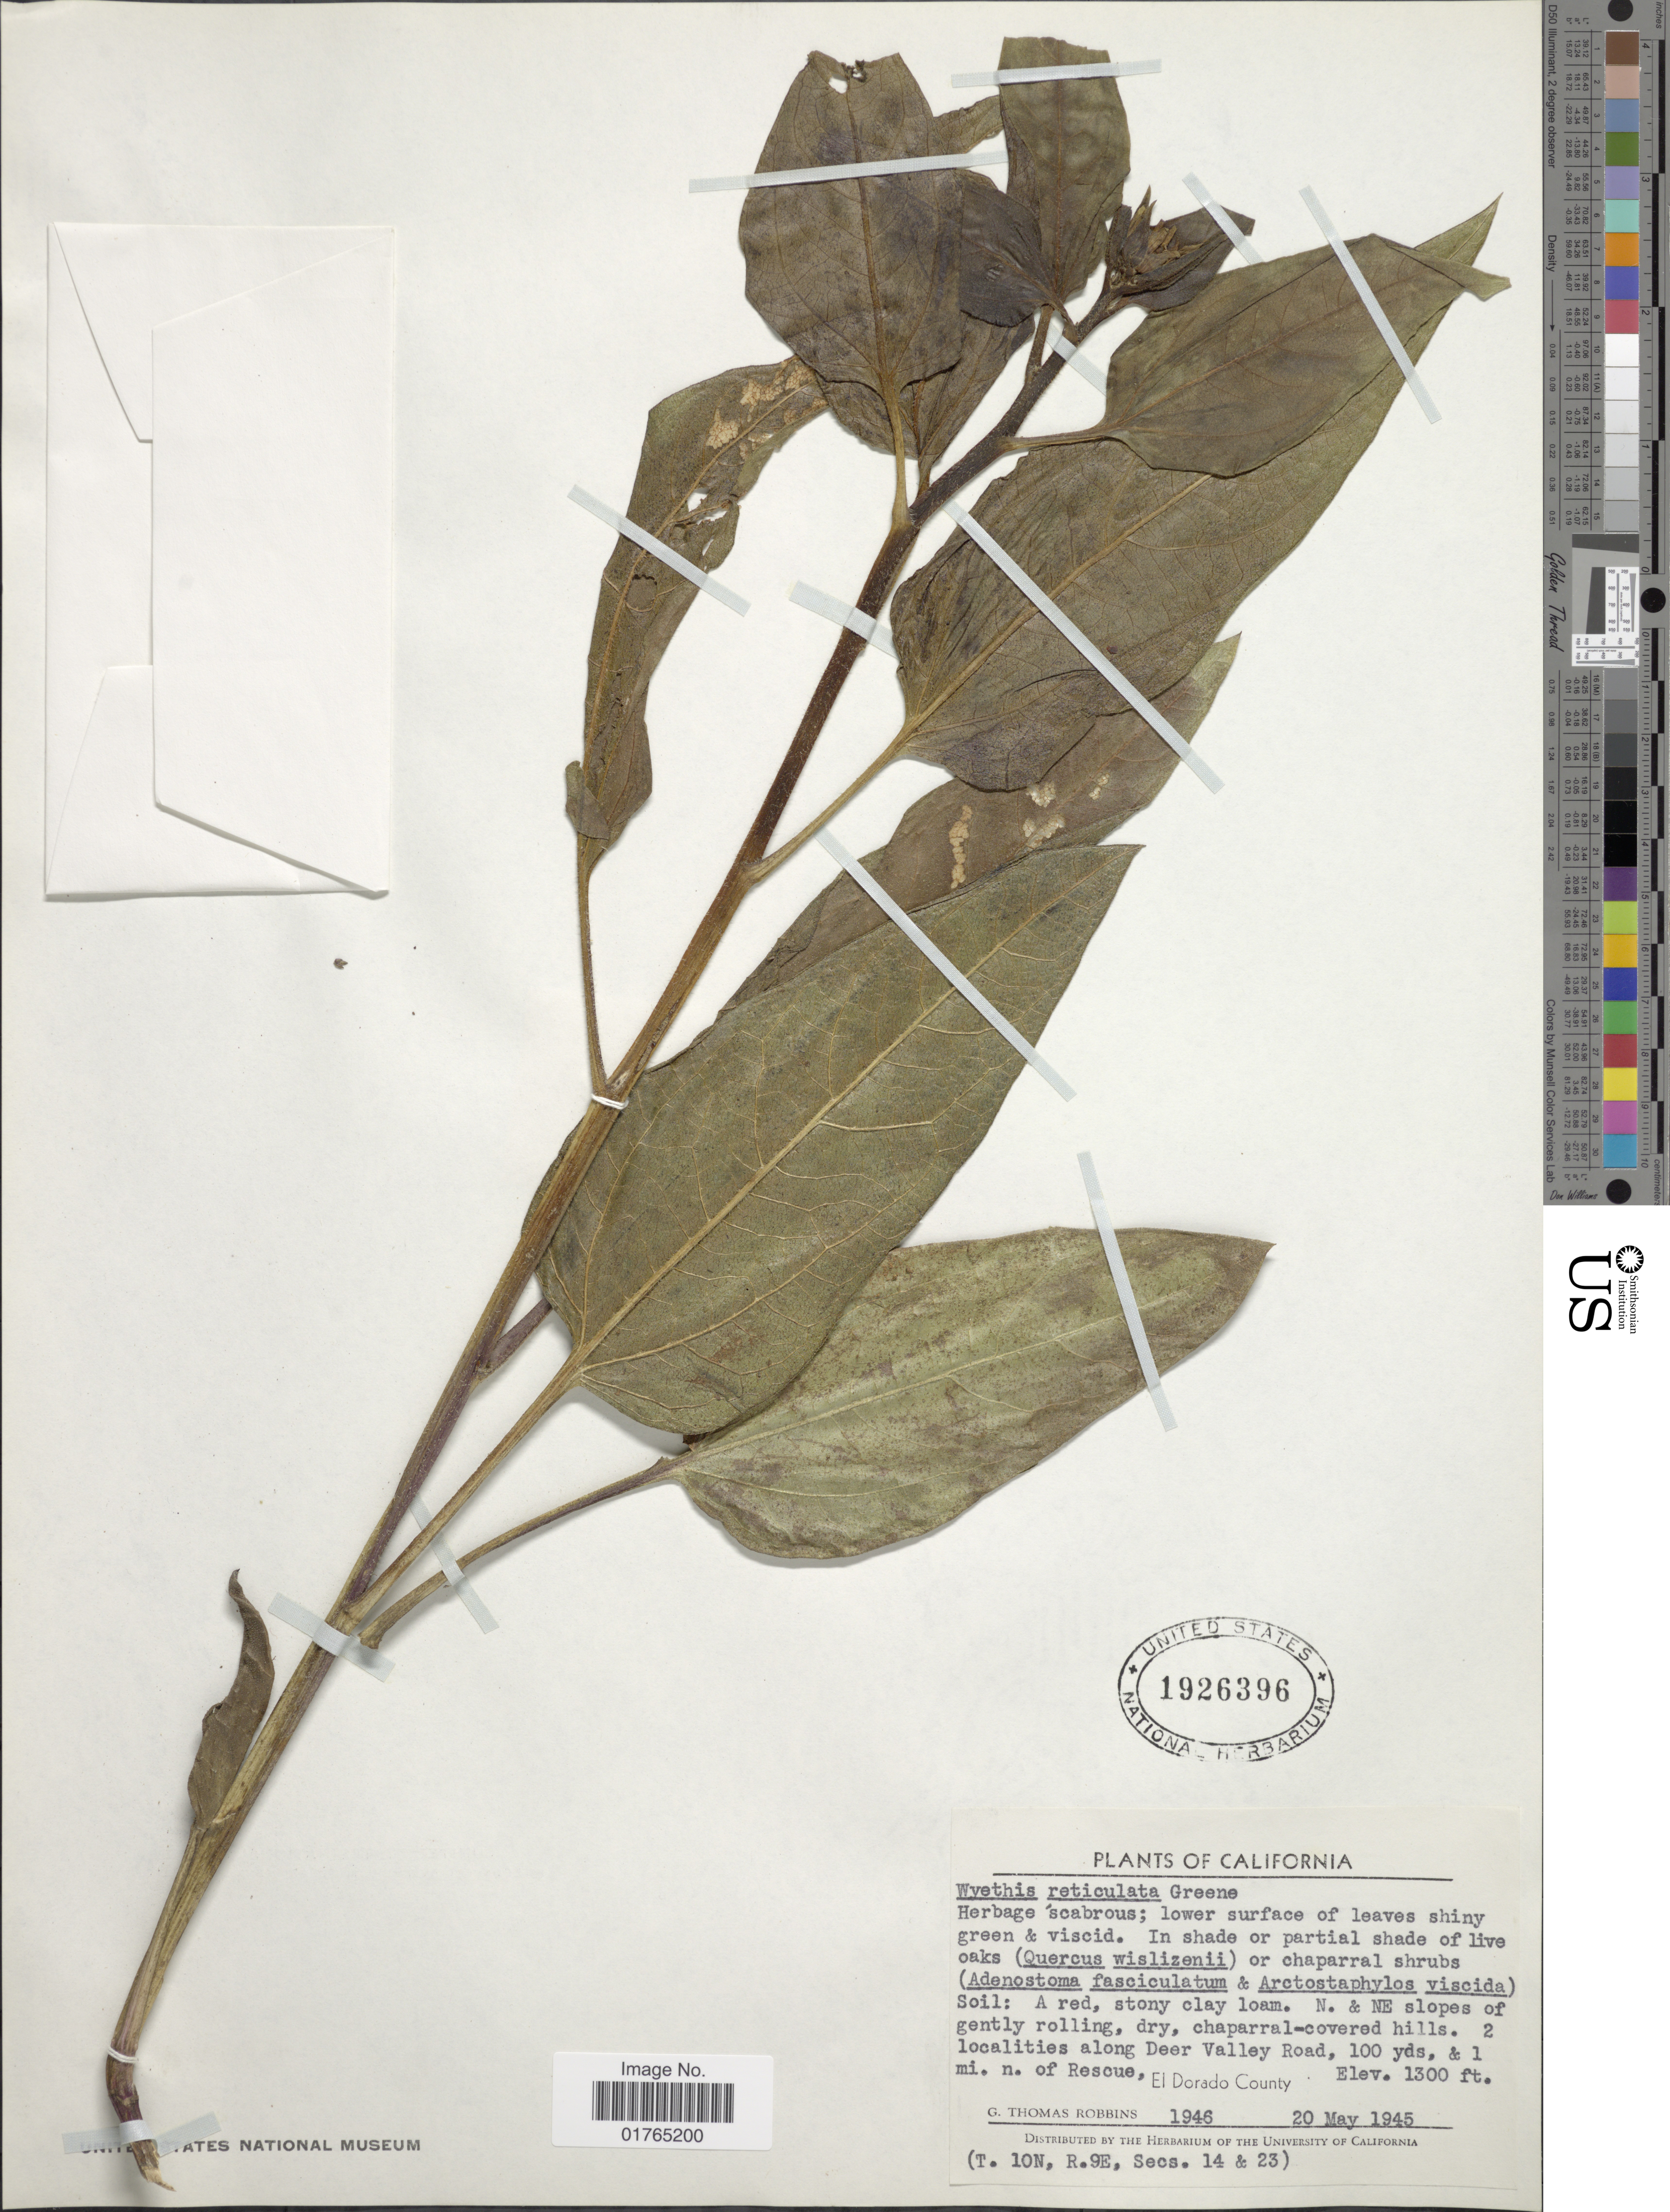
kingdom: Plantae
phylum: Tracheophyta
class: Magnoliopsida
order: Asterales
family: Asteraceae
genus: Wyethia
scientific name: Wyethia reticulata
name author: Greene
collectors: G. T. Robbins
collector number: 1946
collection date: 1945-05-20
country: United States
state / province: California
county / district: El Dorado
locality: N.& NE slopes of gently rolling, dry, chaparral-covered hills, 2 localities along Deer Valley Road, 100 yds, & 1 mi. n. of Rescue, El Dorado County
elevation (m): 396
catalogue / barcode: US 1926396